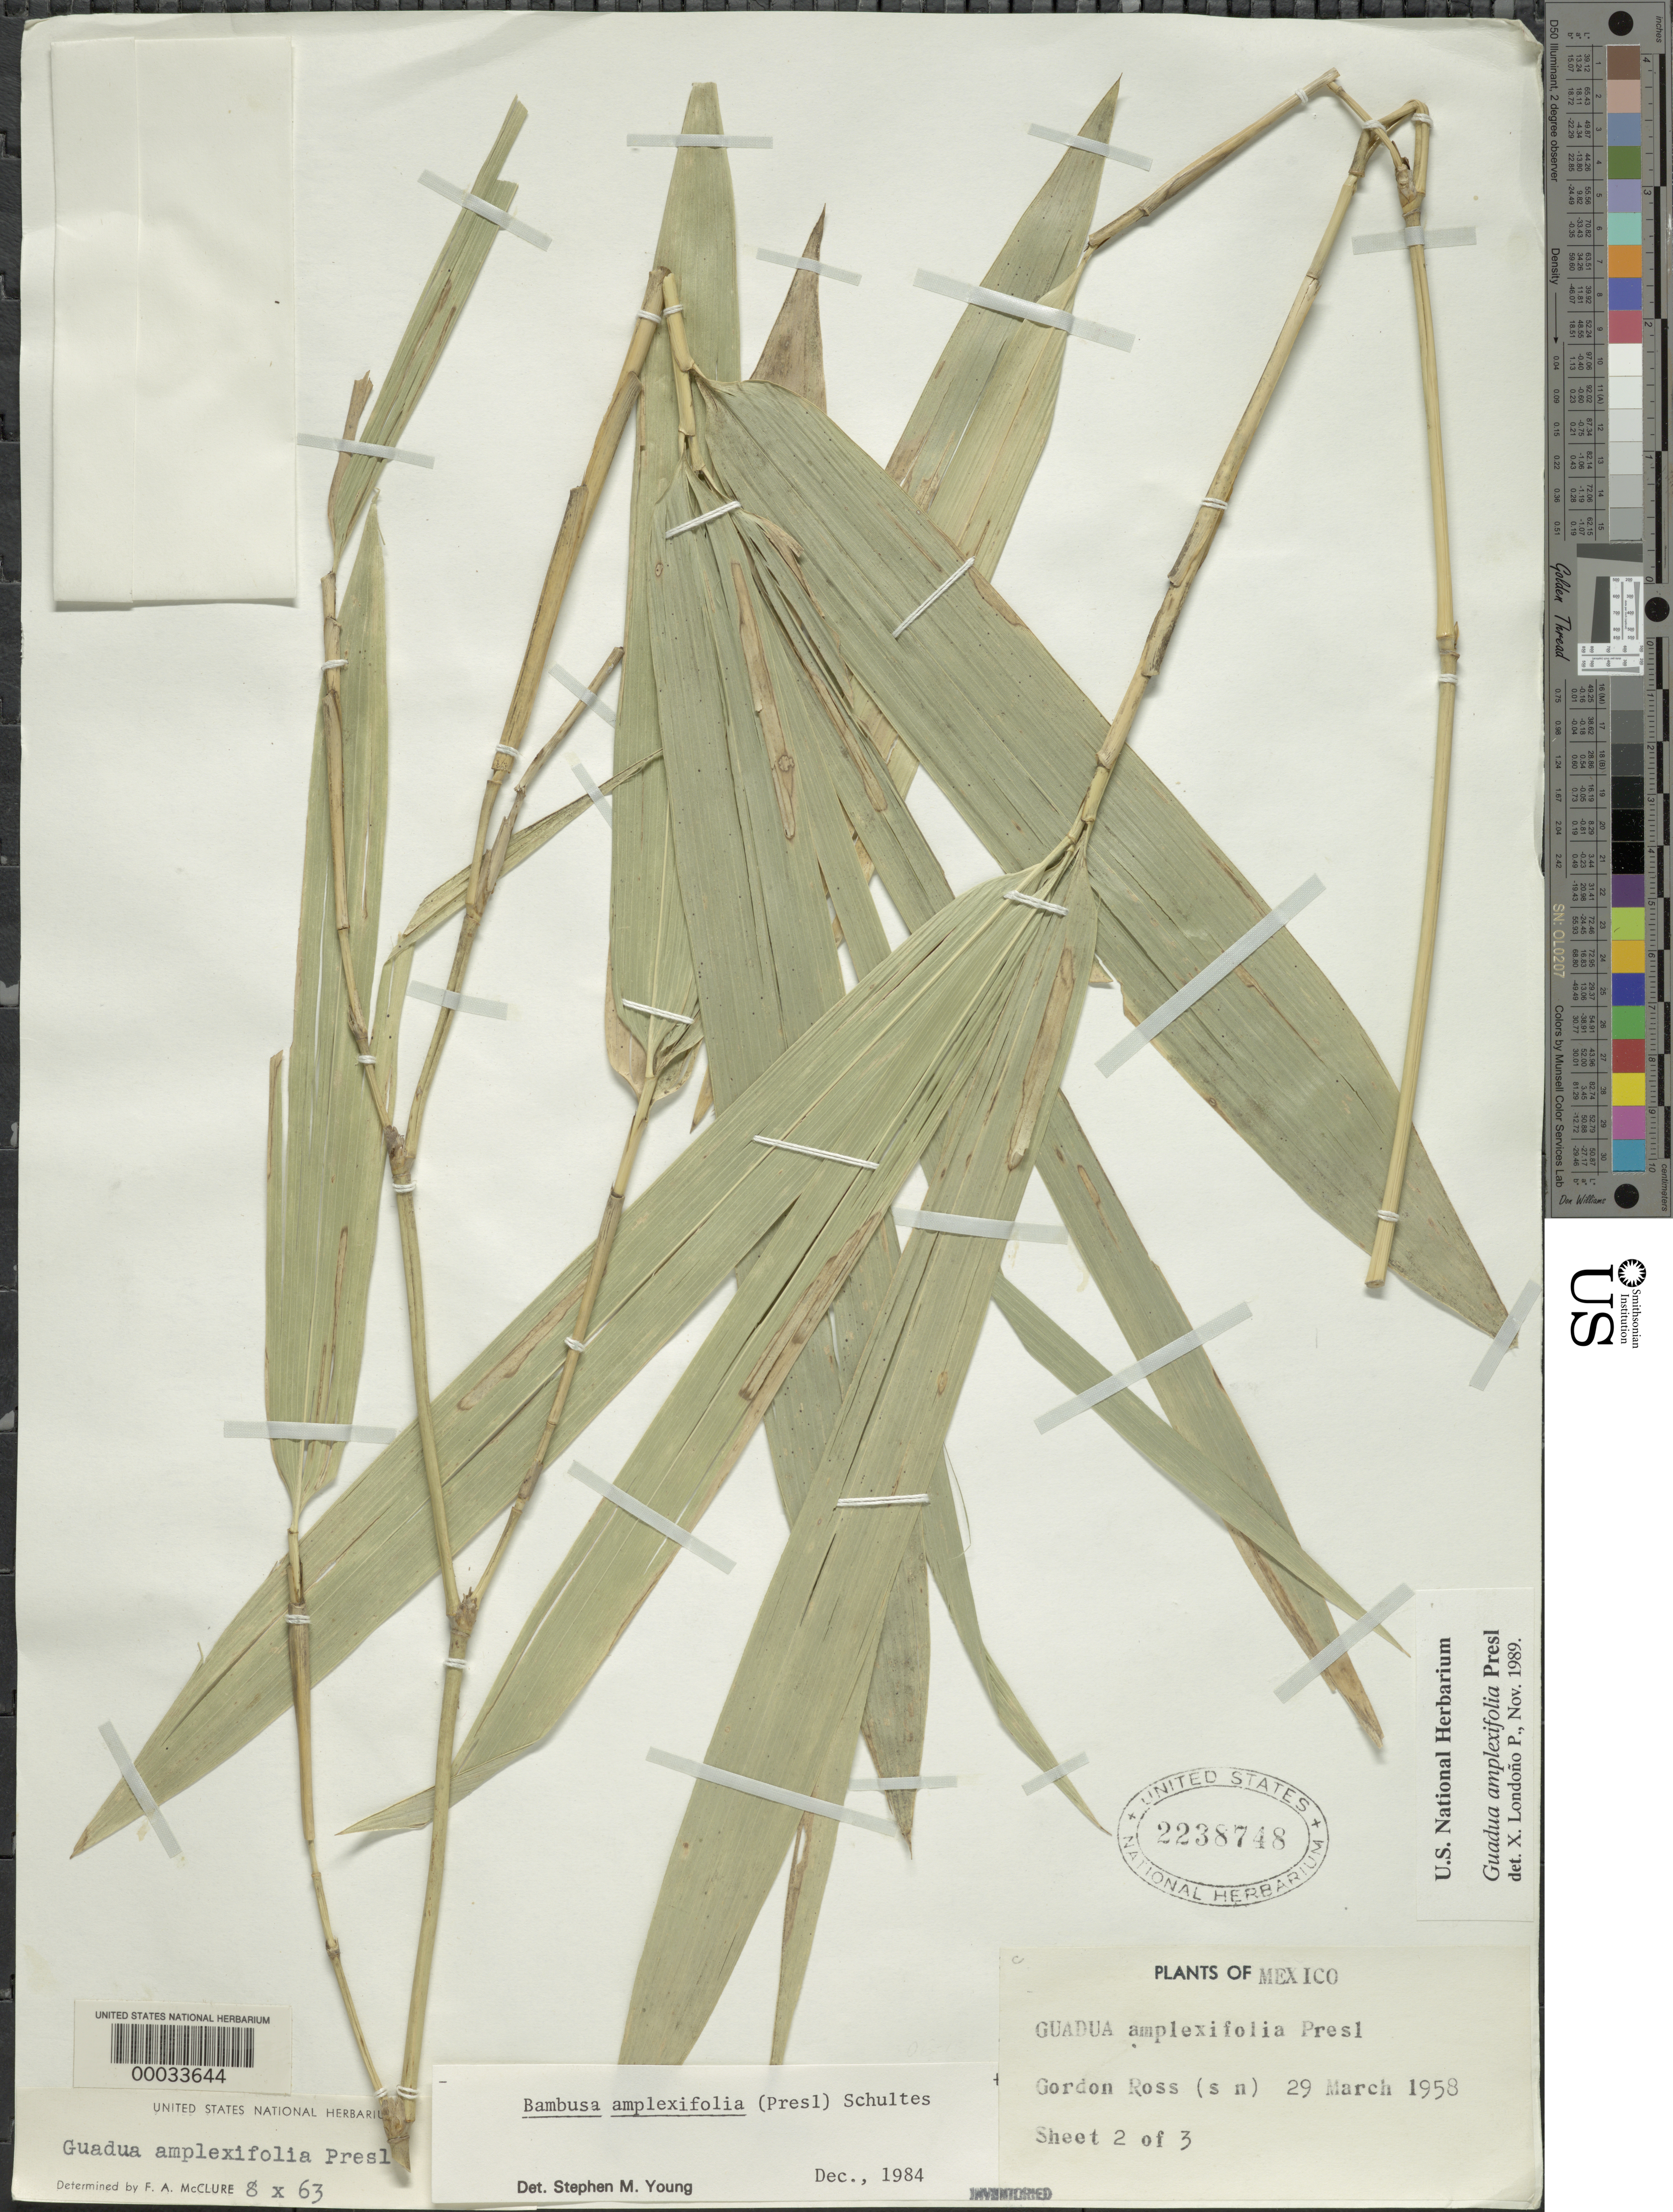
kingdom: Plantae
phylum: Tracheophyta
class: Liliopsida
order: Poales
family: Poaceae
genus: Guadua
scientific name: Guadua amplexifolia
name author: J. Presl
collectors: G. B. Ross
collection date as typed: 29 Mar 1958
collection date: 1958-03-29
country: Mexico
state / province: Chiapas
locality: Soconvico region, "lasdaritas" km 185 tapachula-mar.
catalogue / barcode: US 2238748